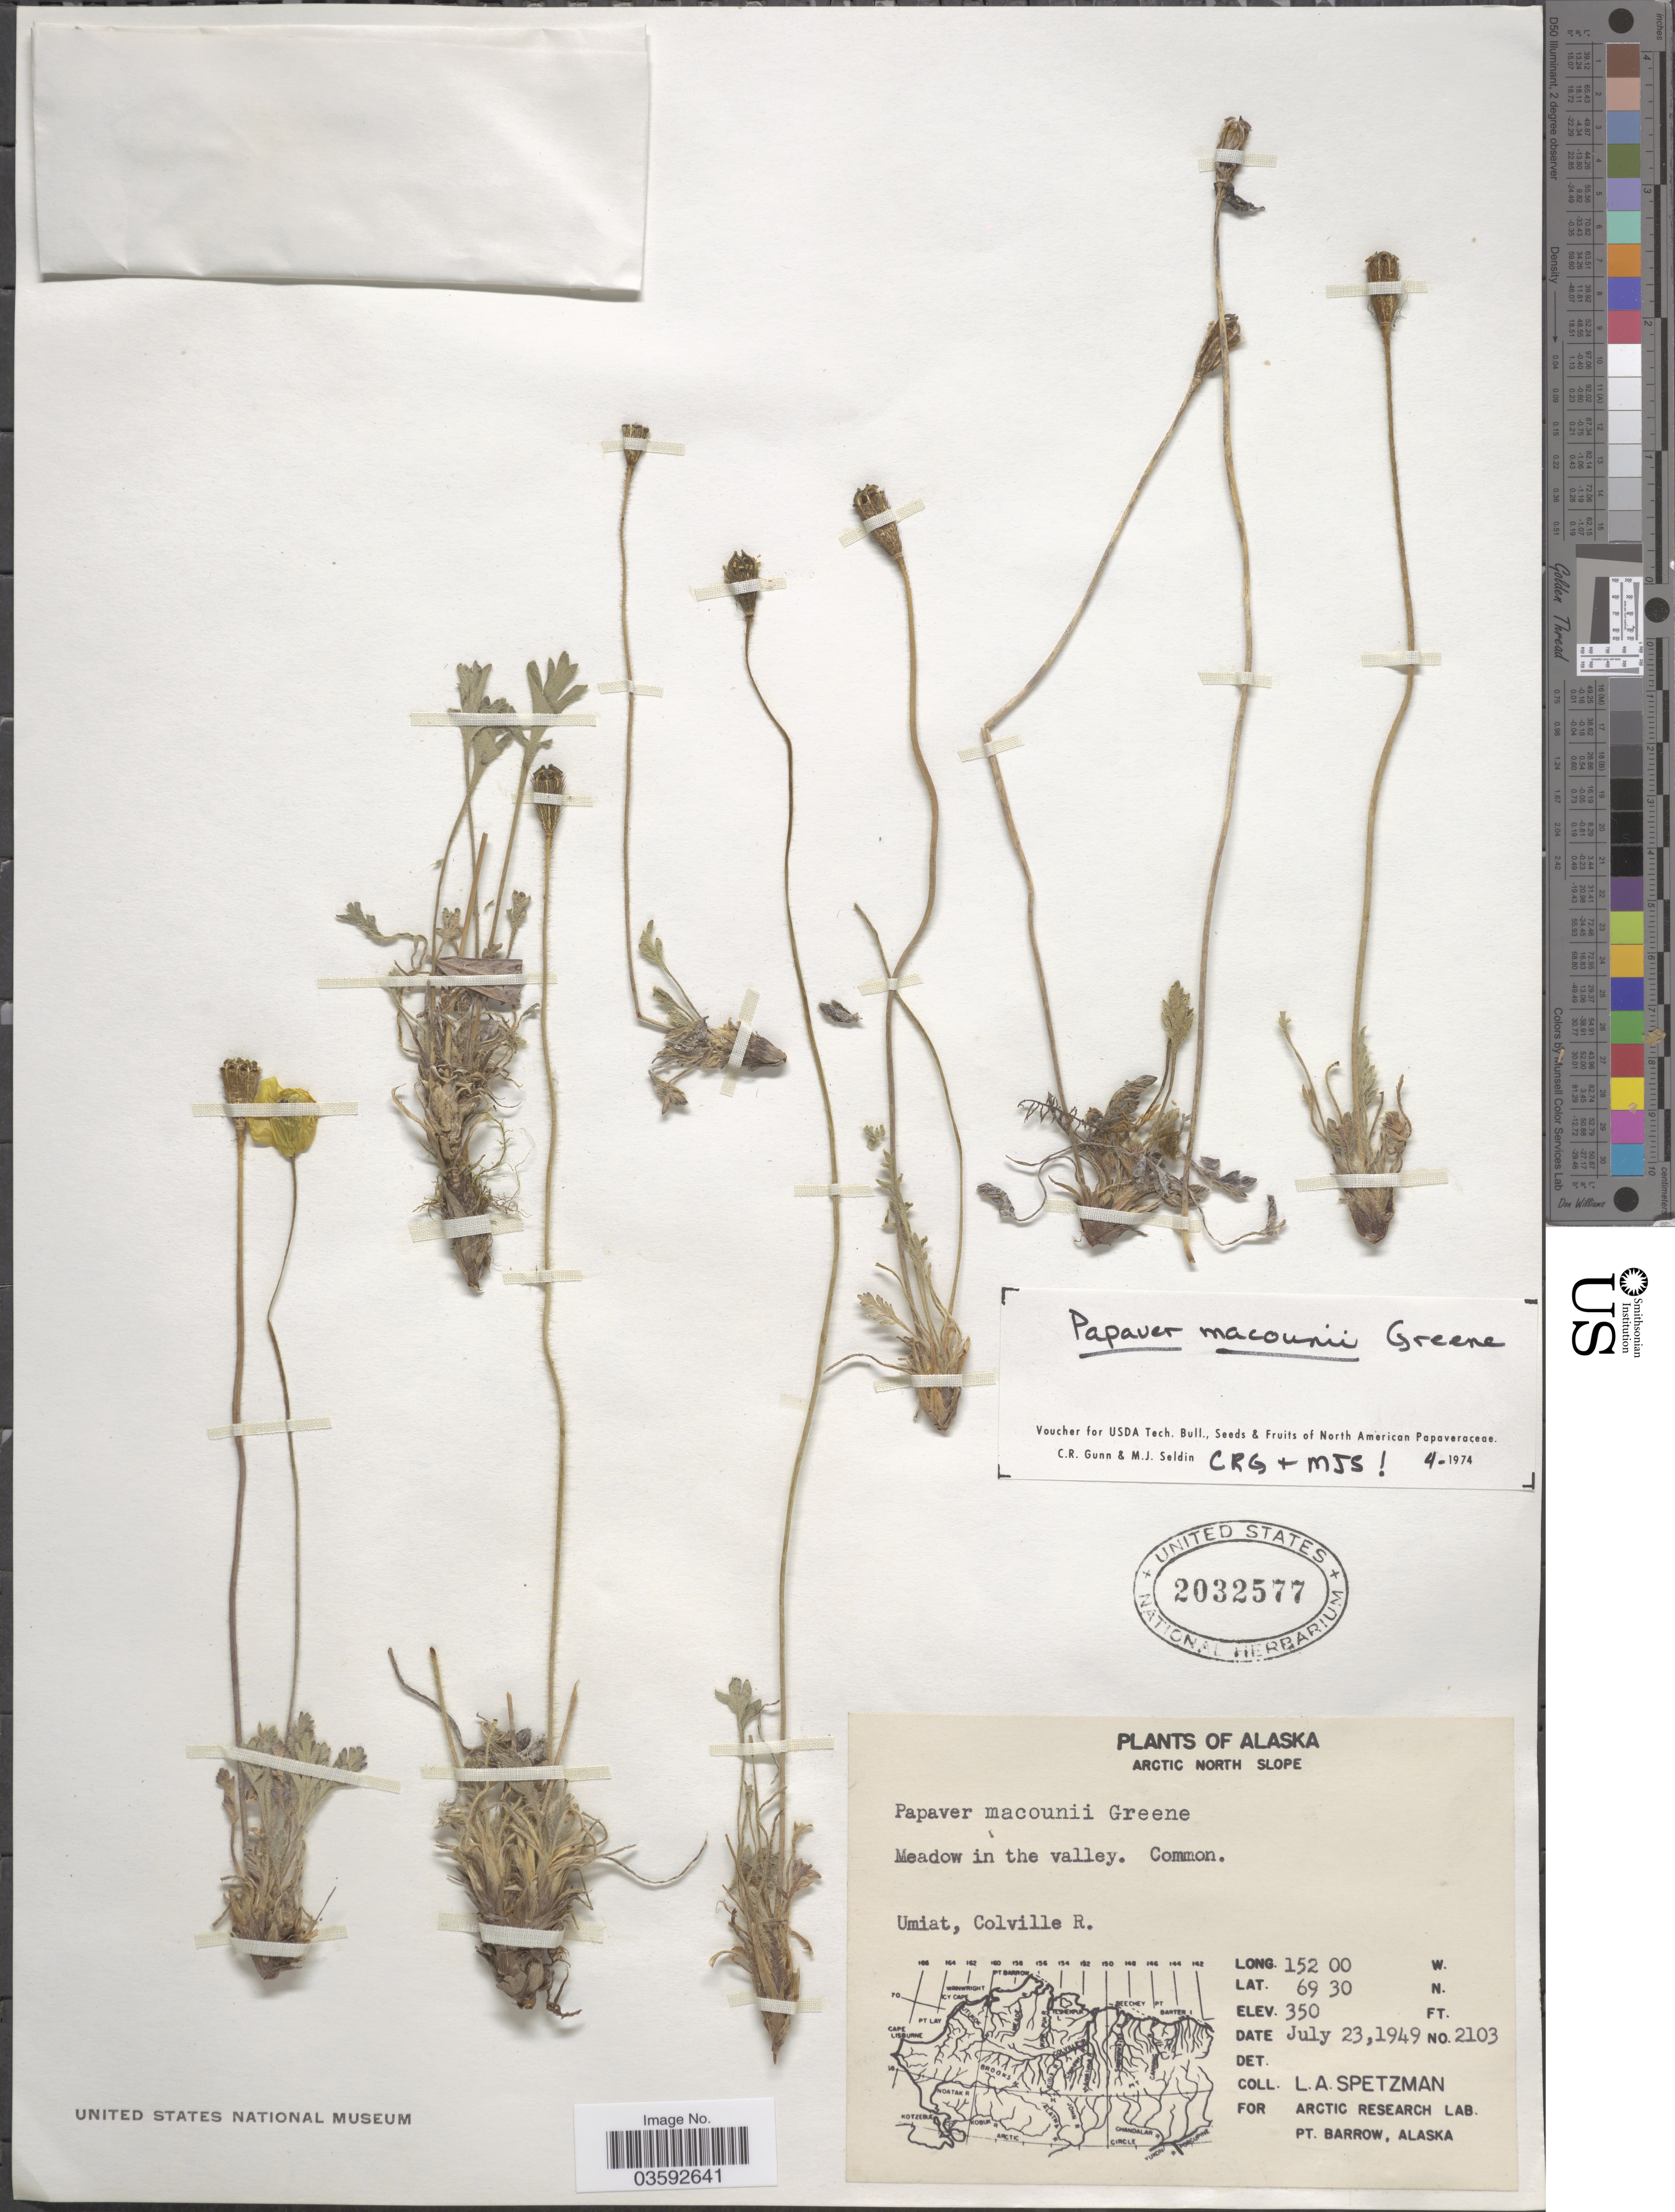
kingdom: Plantae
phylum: Tracheophyta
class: Magnoliopsida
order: Ranunculales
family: Papaveraceae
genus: Papaver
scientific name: Papaver macounii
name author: Greene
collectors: L. Spetzman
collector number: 2103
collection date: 1949-07-23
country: United States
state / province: Alaska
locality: Arctic North Slope. Umiat, Colville R.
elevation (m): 107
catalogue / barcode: US 2032577